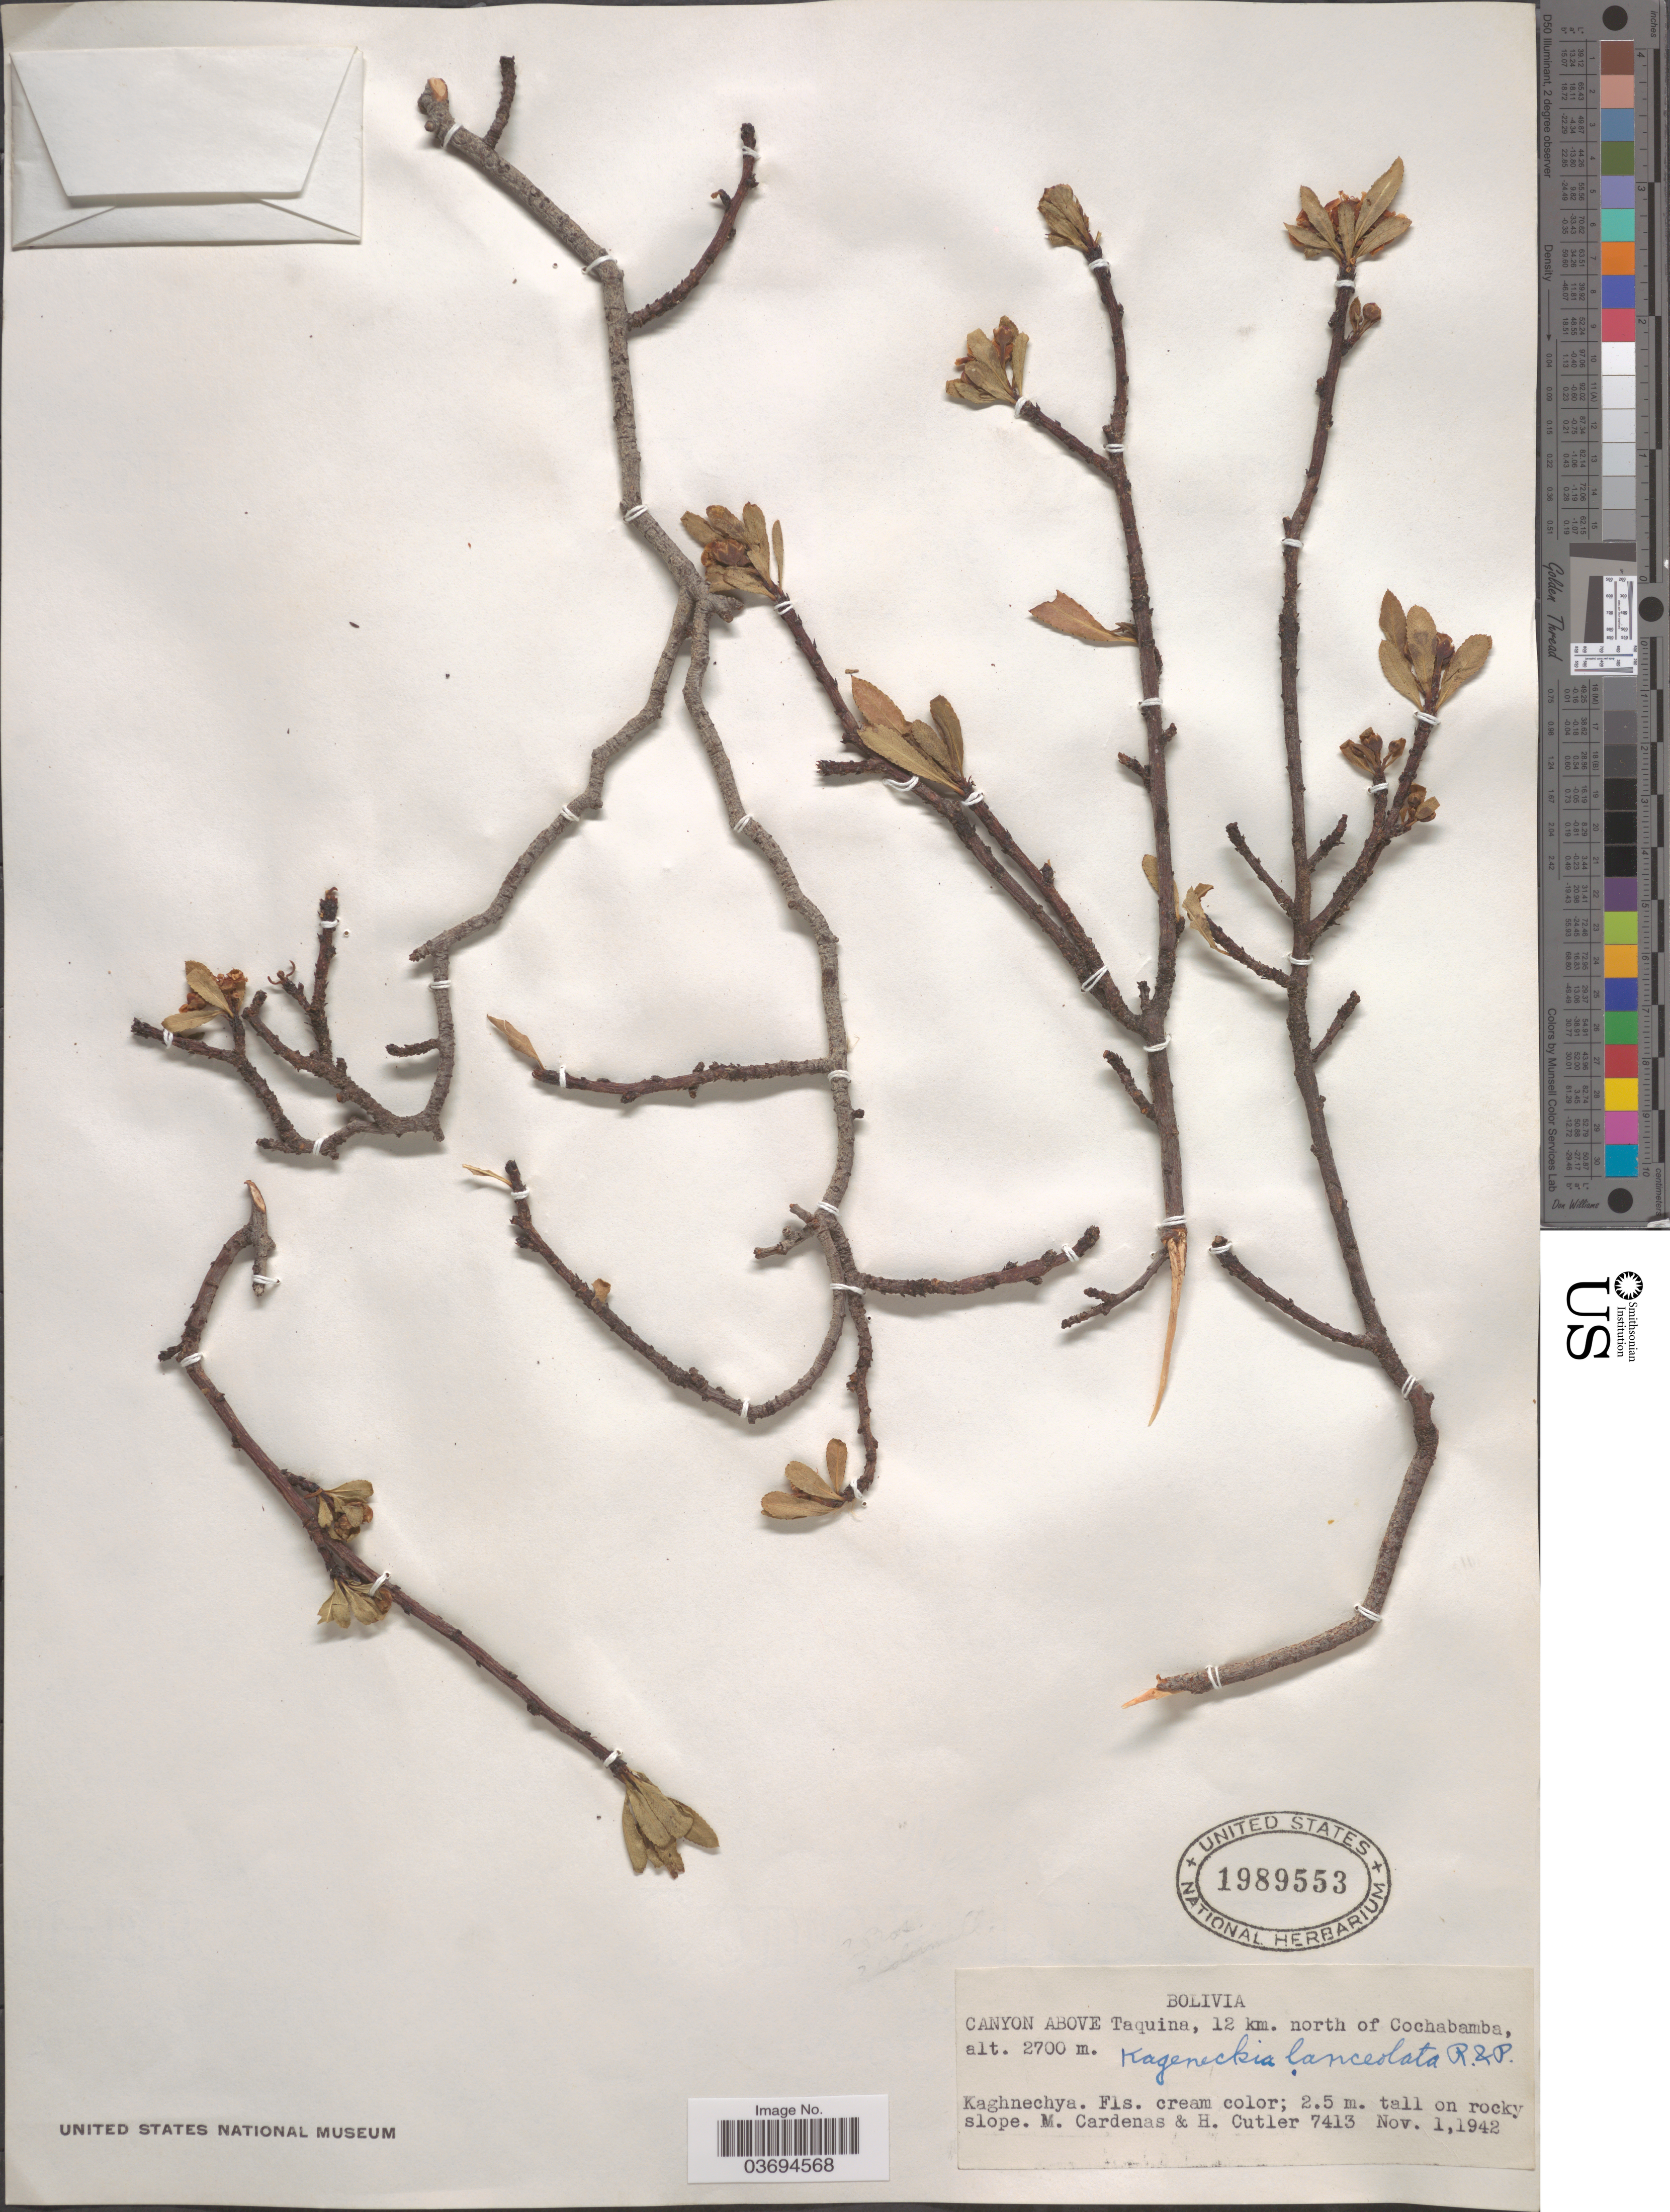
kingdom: Plantae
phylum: Tracheophyta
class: Magnoliopsida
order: Rosales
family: Rosaceae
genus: Kageneckia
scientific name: Kageneckia lanceolata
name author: Ruiz & Pav.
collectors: M. Cárdenas & H. Cutler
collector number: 7413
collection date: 1942-11-01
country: Bolivia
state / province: Cochabamba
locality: Canyon above Taquina, 12 km. north of Cochabamba. Kaghnechya [unsure placement].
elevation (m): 2700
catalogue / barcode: US 1989553